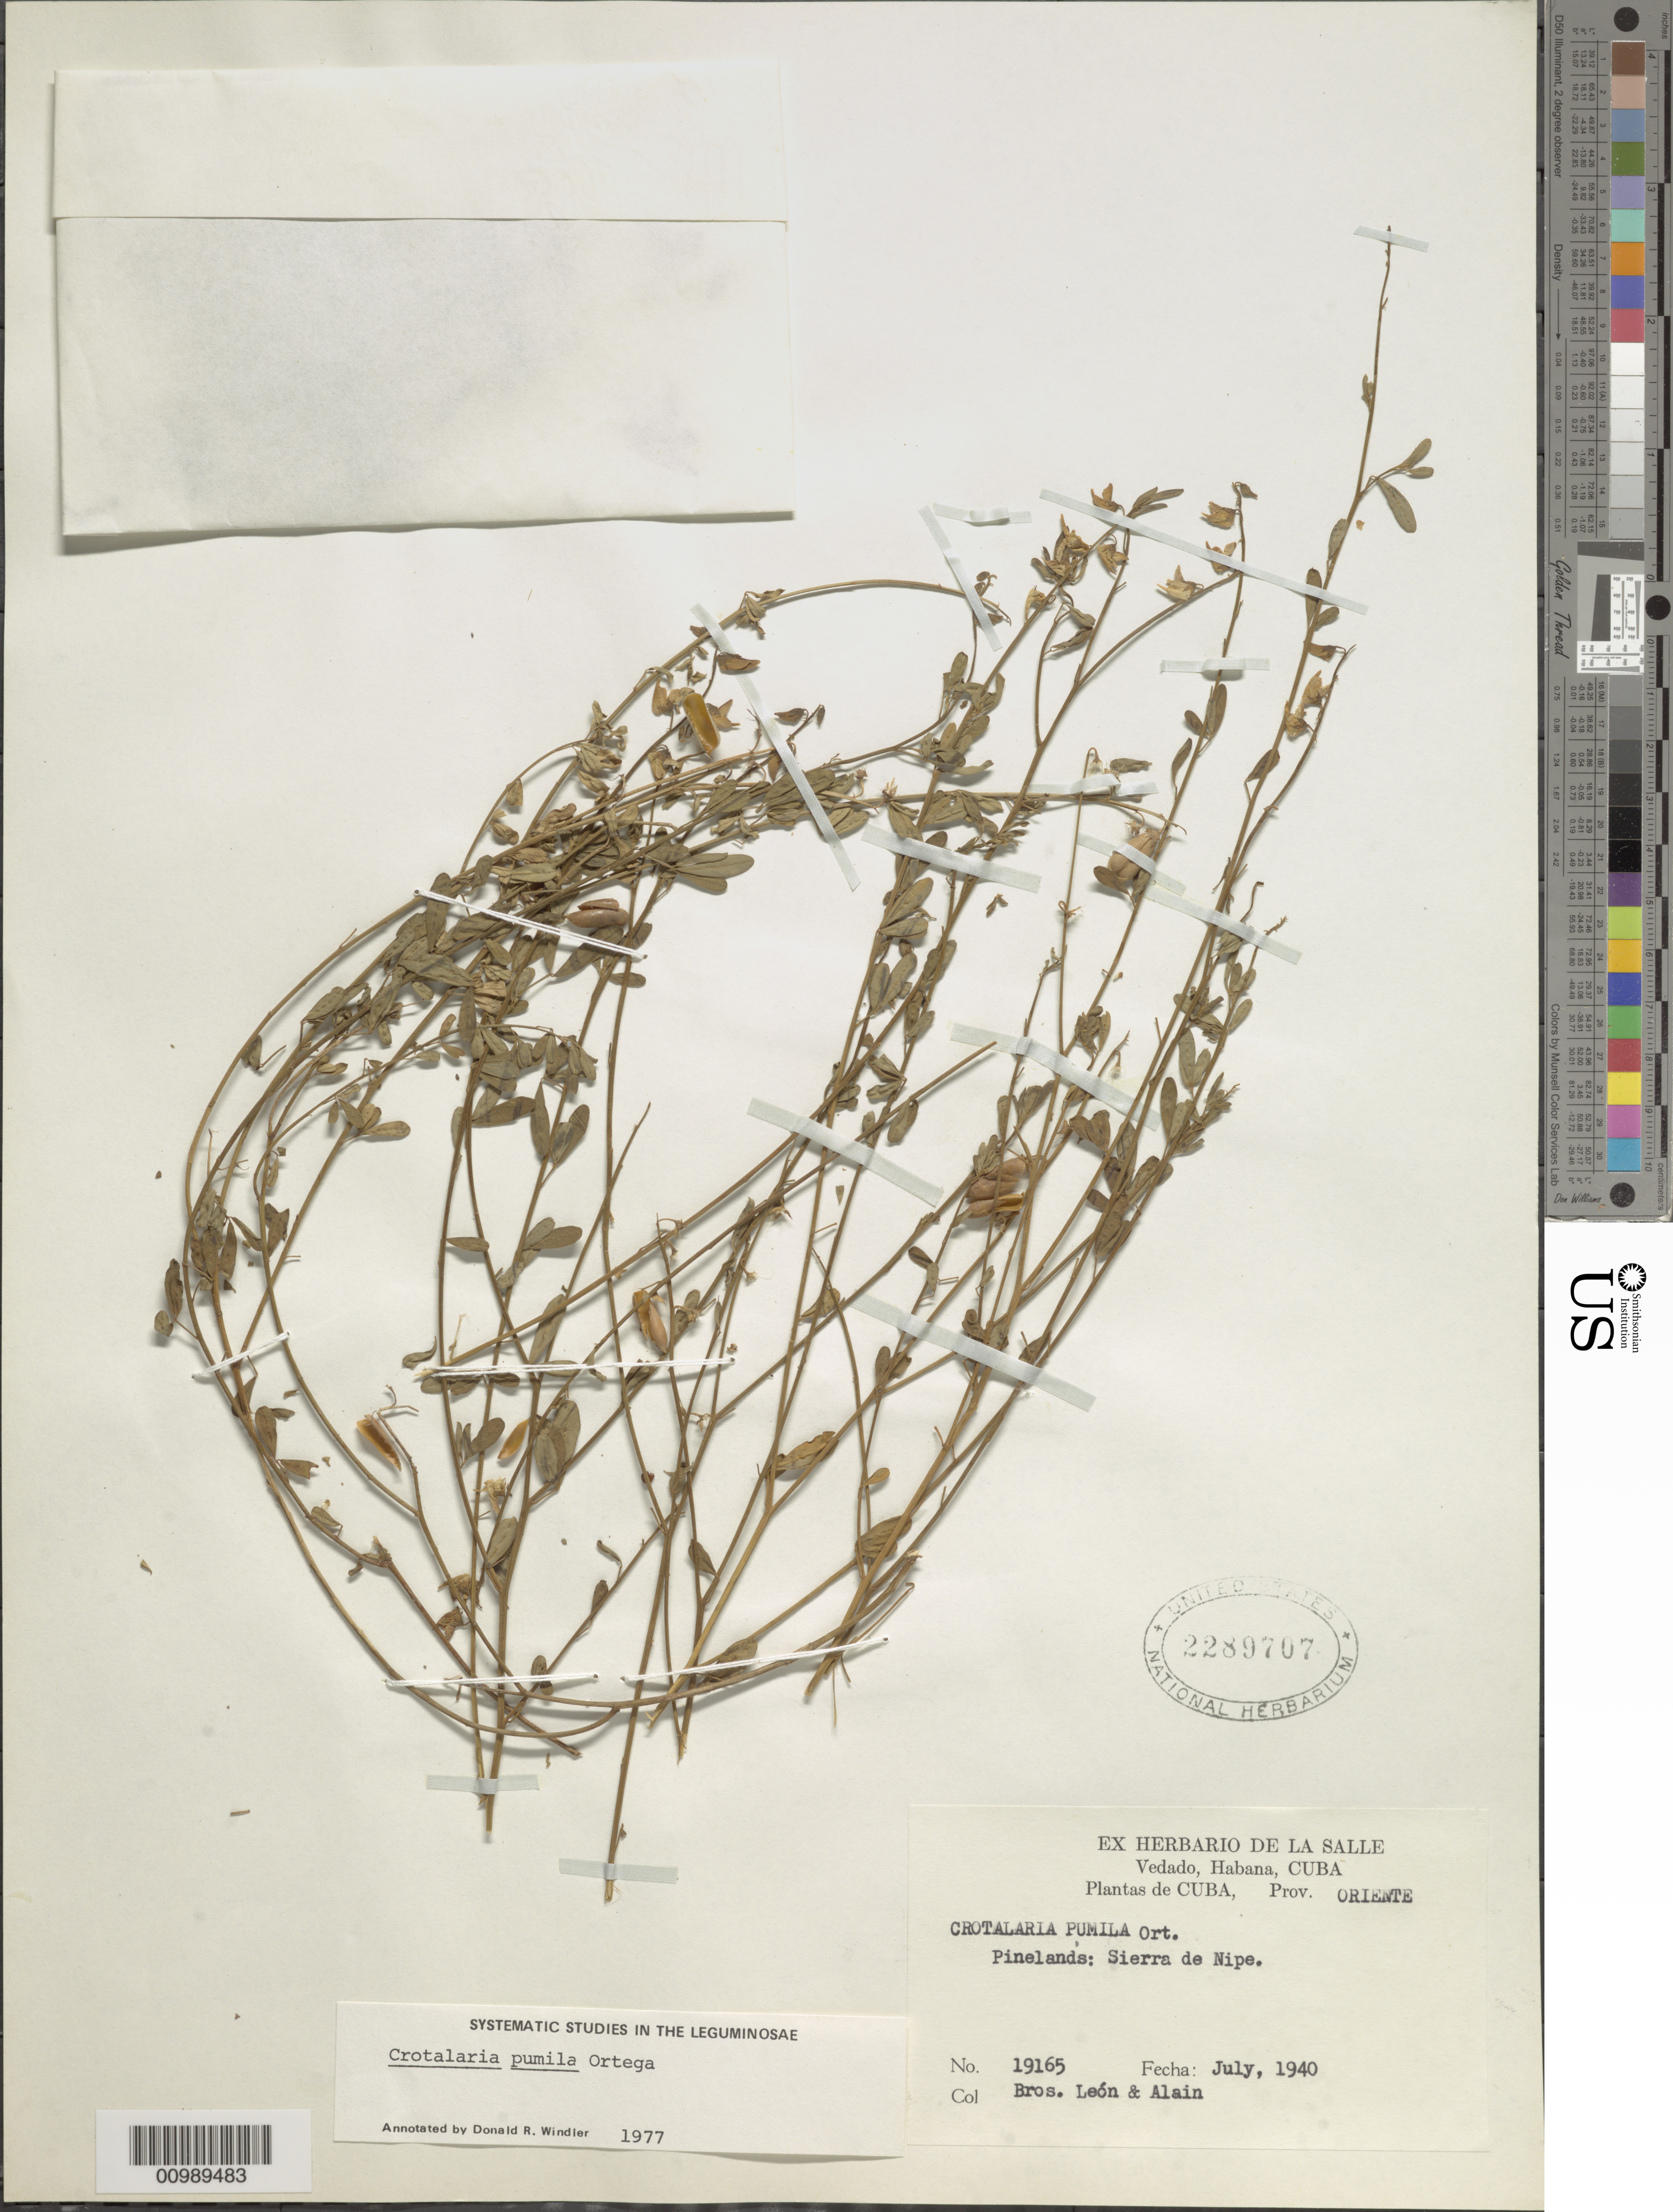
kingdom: Plantae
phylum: Tracheophyta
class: Magnoliopsida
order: Fabales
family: Fabaceae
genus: Crotalaria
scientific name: Crotalaria pumila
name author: Ortega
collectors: Bro. León & A. H. Liogier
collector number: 19165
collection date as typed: Jul 1940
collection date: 1940-07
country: Cuba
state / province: Holguín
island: Cuba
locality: Pinelands: Sierra de Nipe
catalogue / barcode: US 2289707